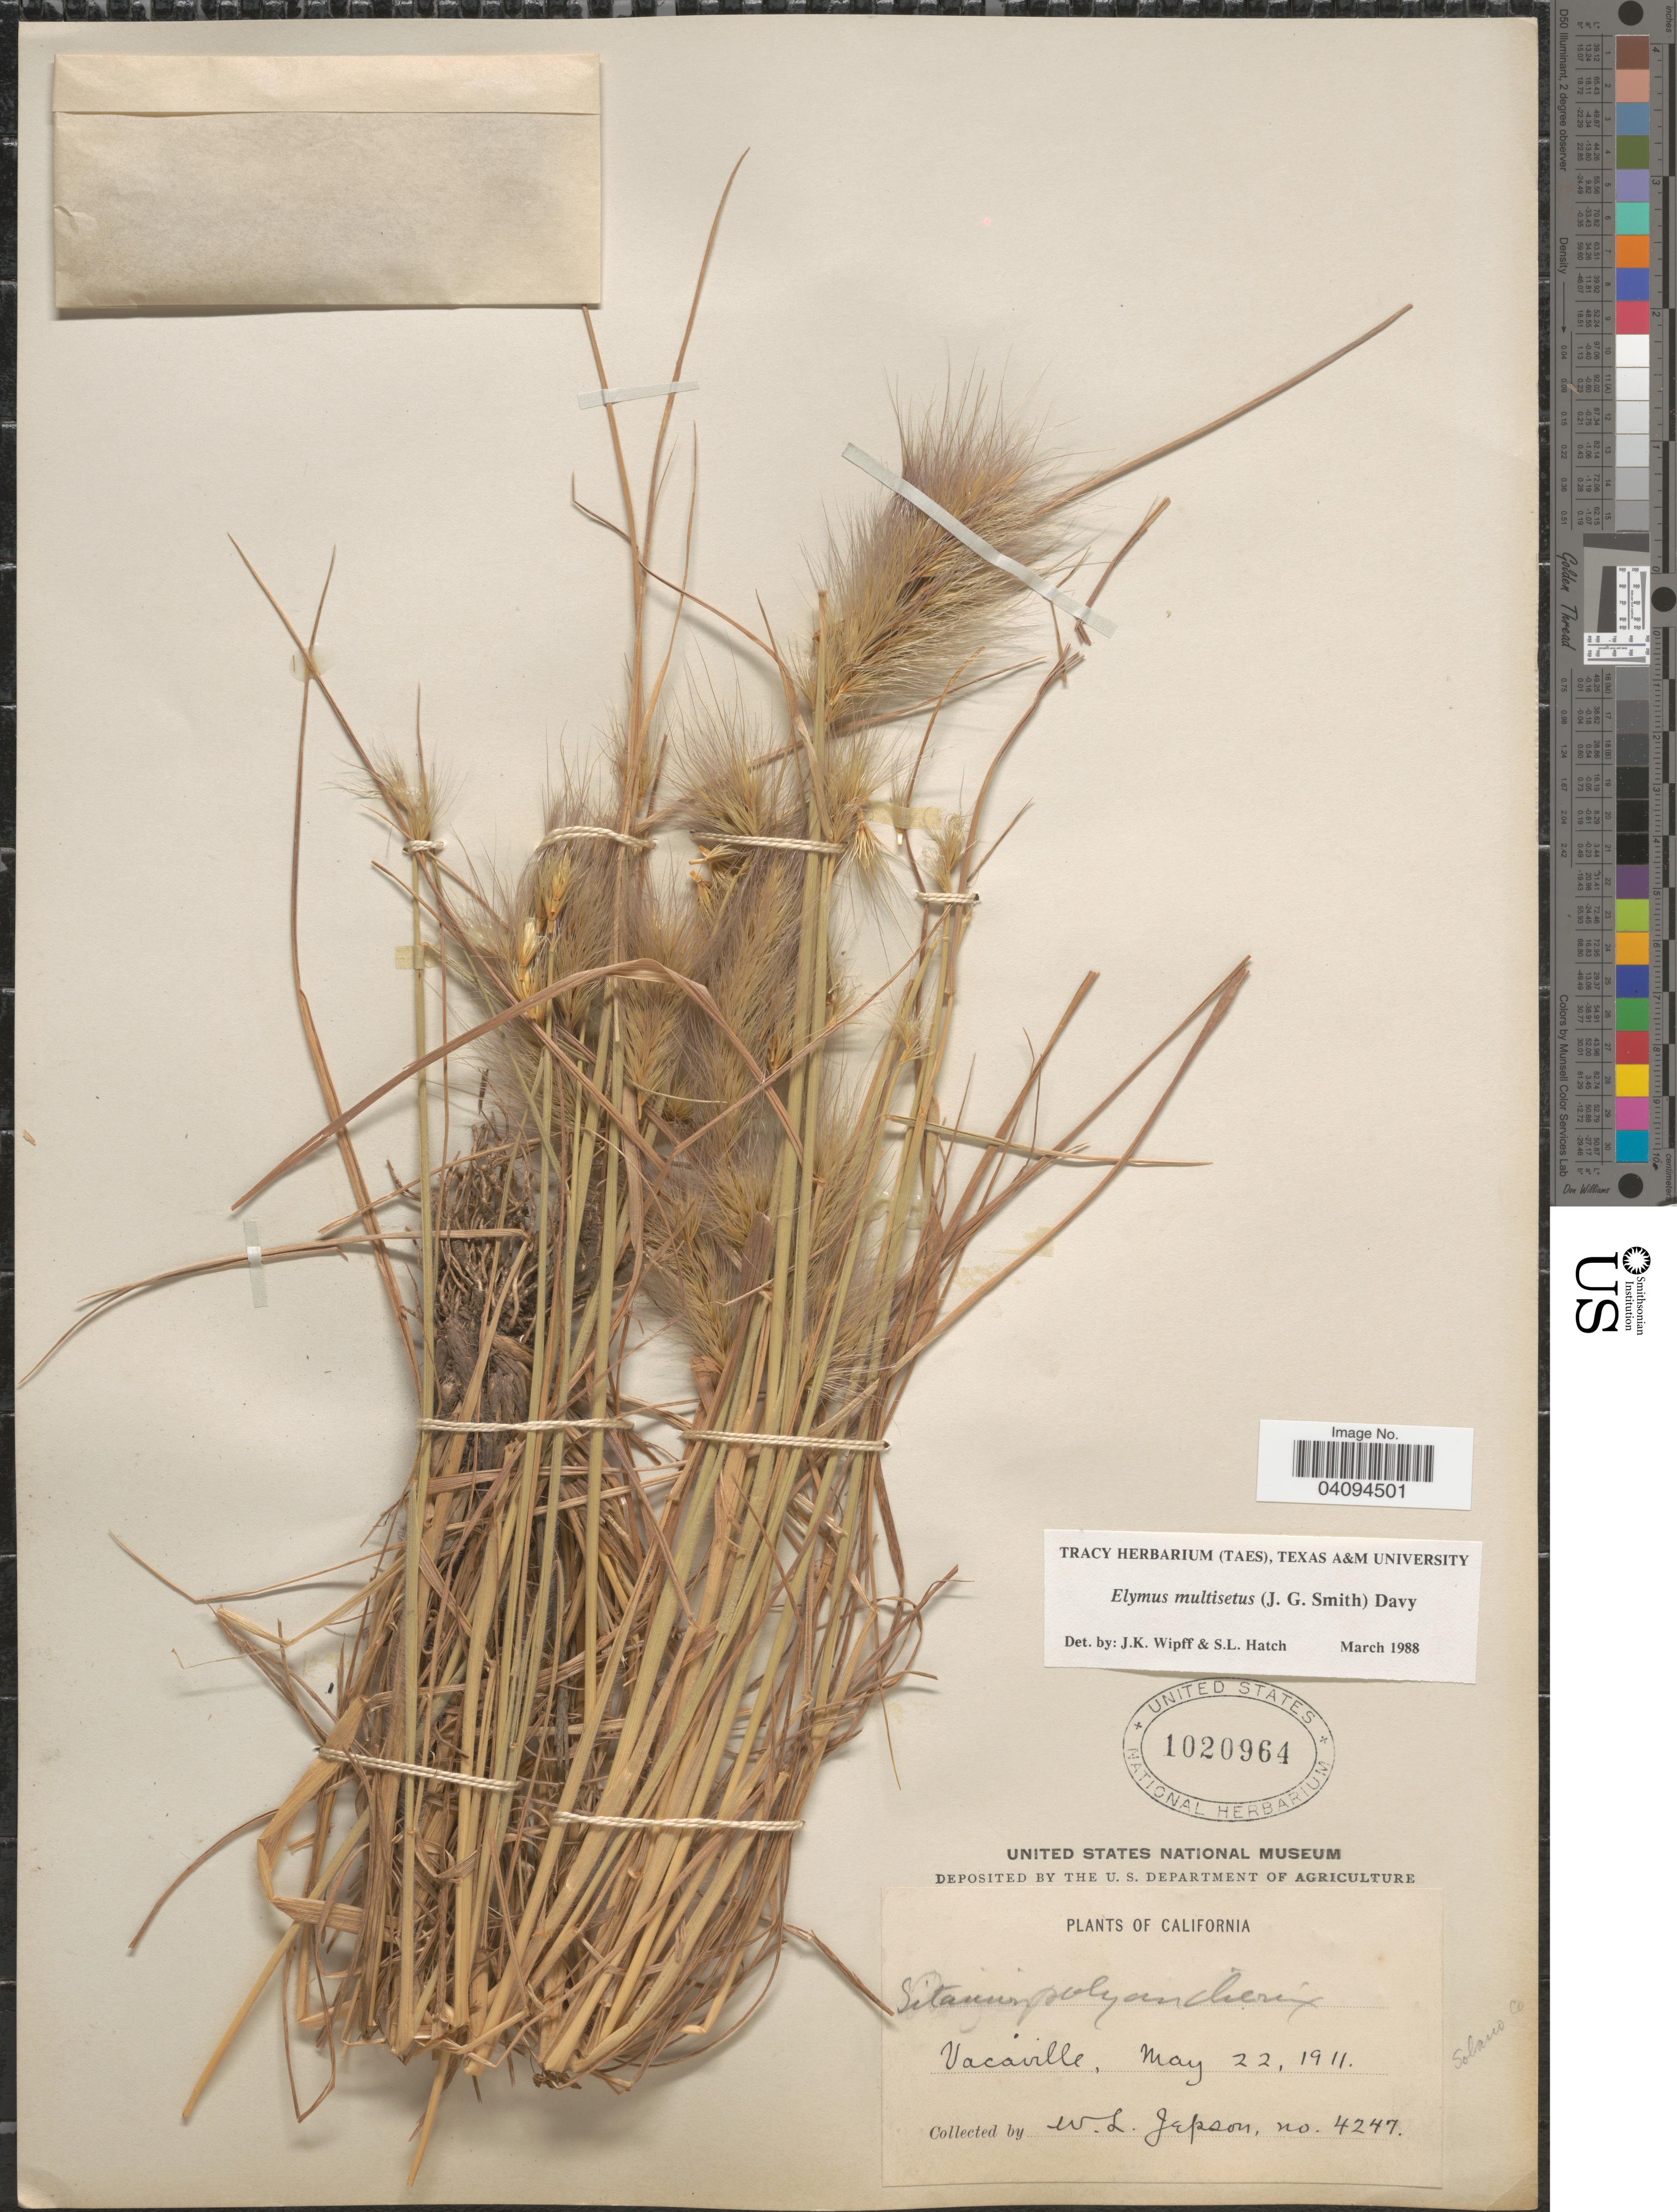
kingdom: Plantae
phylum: Tracheophyta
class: Liliopsida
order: Poales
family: Poaceae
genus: Elymus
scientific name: Elymus multisetus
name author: (J.G. Sm.) Burtt Davy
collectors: W. L. Jepson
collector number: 4247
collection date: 1911-05-22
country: United States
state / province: California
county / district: Solano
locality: Vacaville. Solano Co.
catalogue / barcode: US 1020964